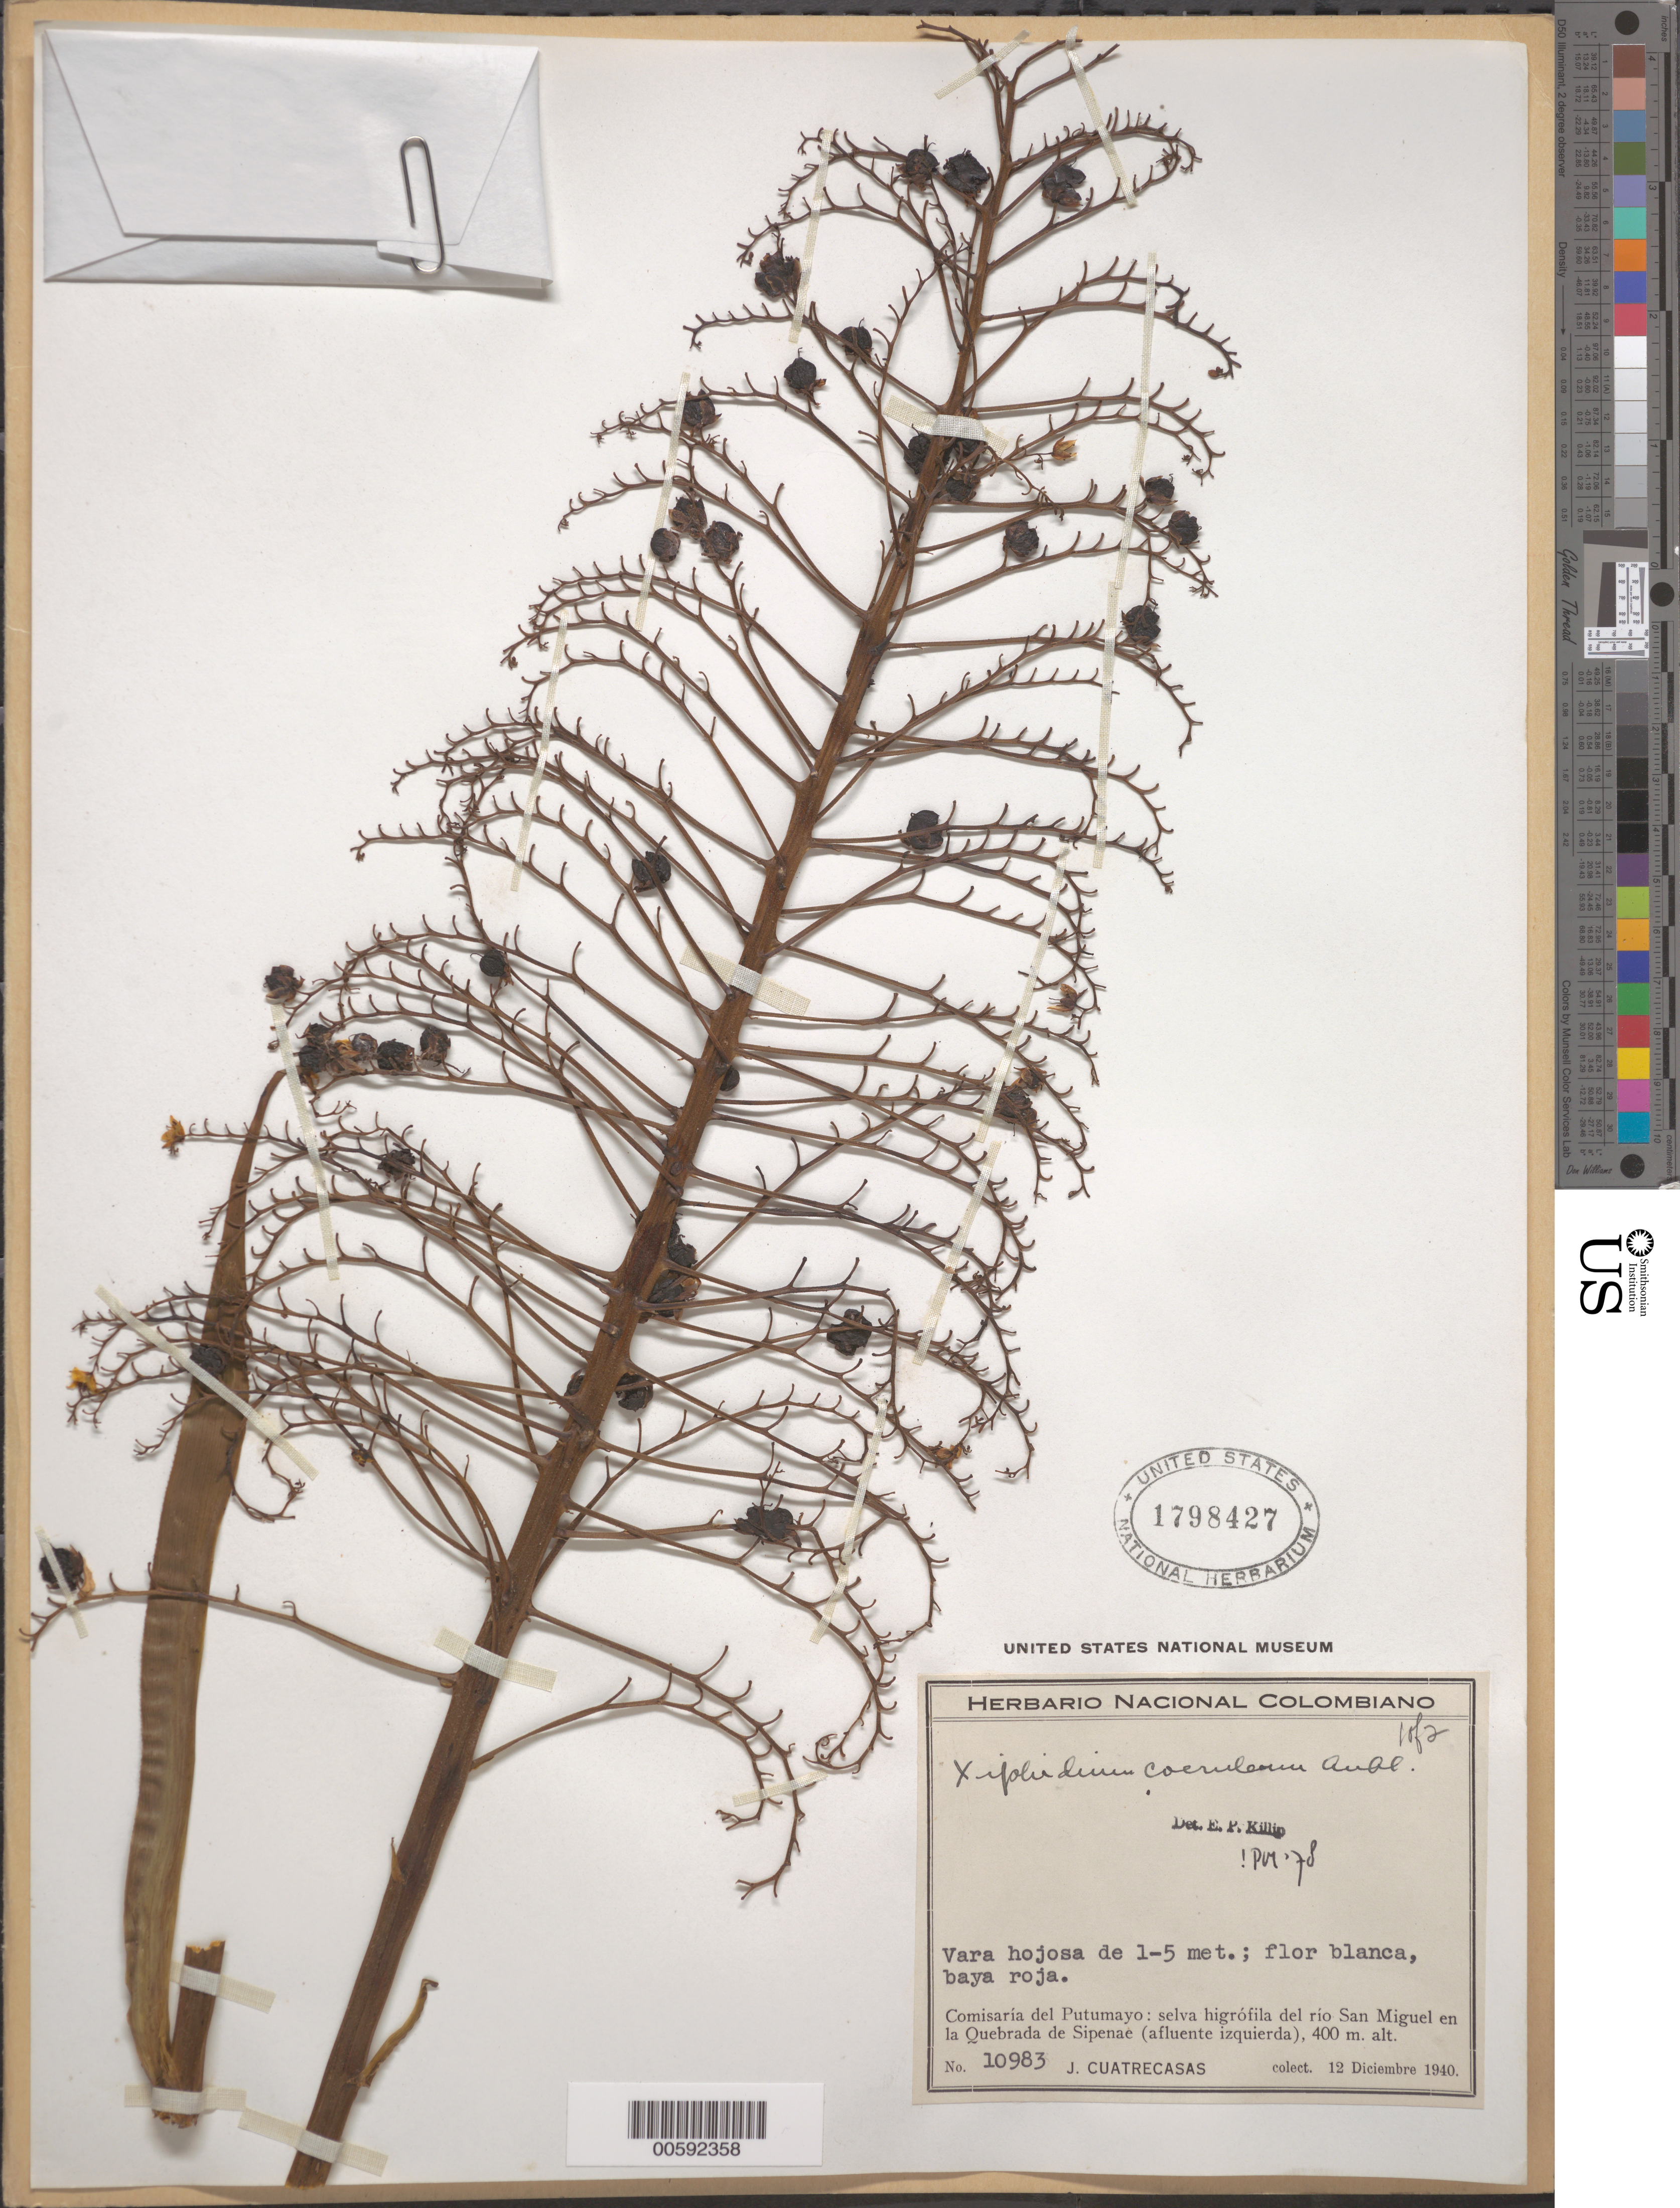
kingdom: Plantae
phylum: Tracheophyta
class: Liliopsida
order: Commelinales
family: Haemodoraceae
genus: Xiphidium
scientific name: Xiphidium caeruleum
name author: Aubl.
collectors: J. Cuatrecasas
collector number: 10983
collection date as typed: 12 Dec 1940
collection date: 1940-12-12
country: Colombia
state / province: Putumayo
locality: Rio Sal Miguel and Quebrada de Sipenae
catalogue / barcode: US 1798427